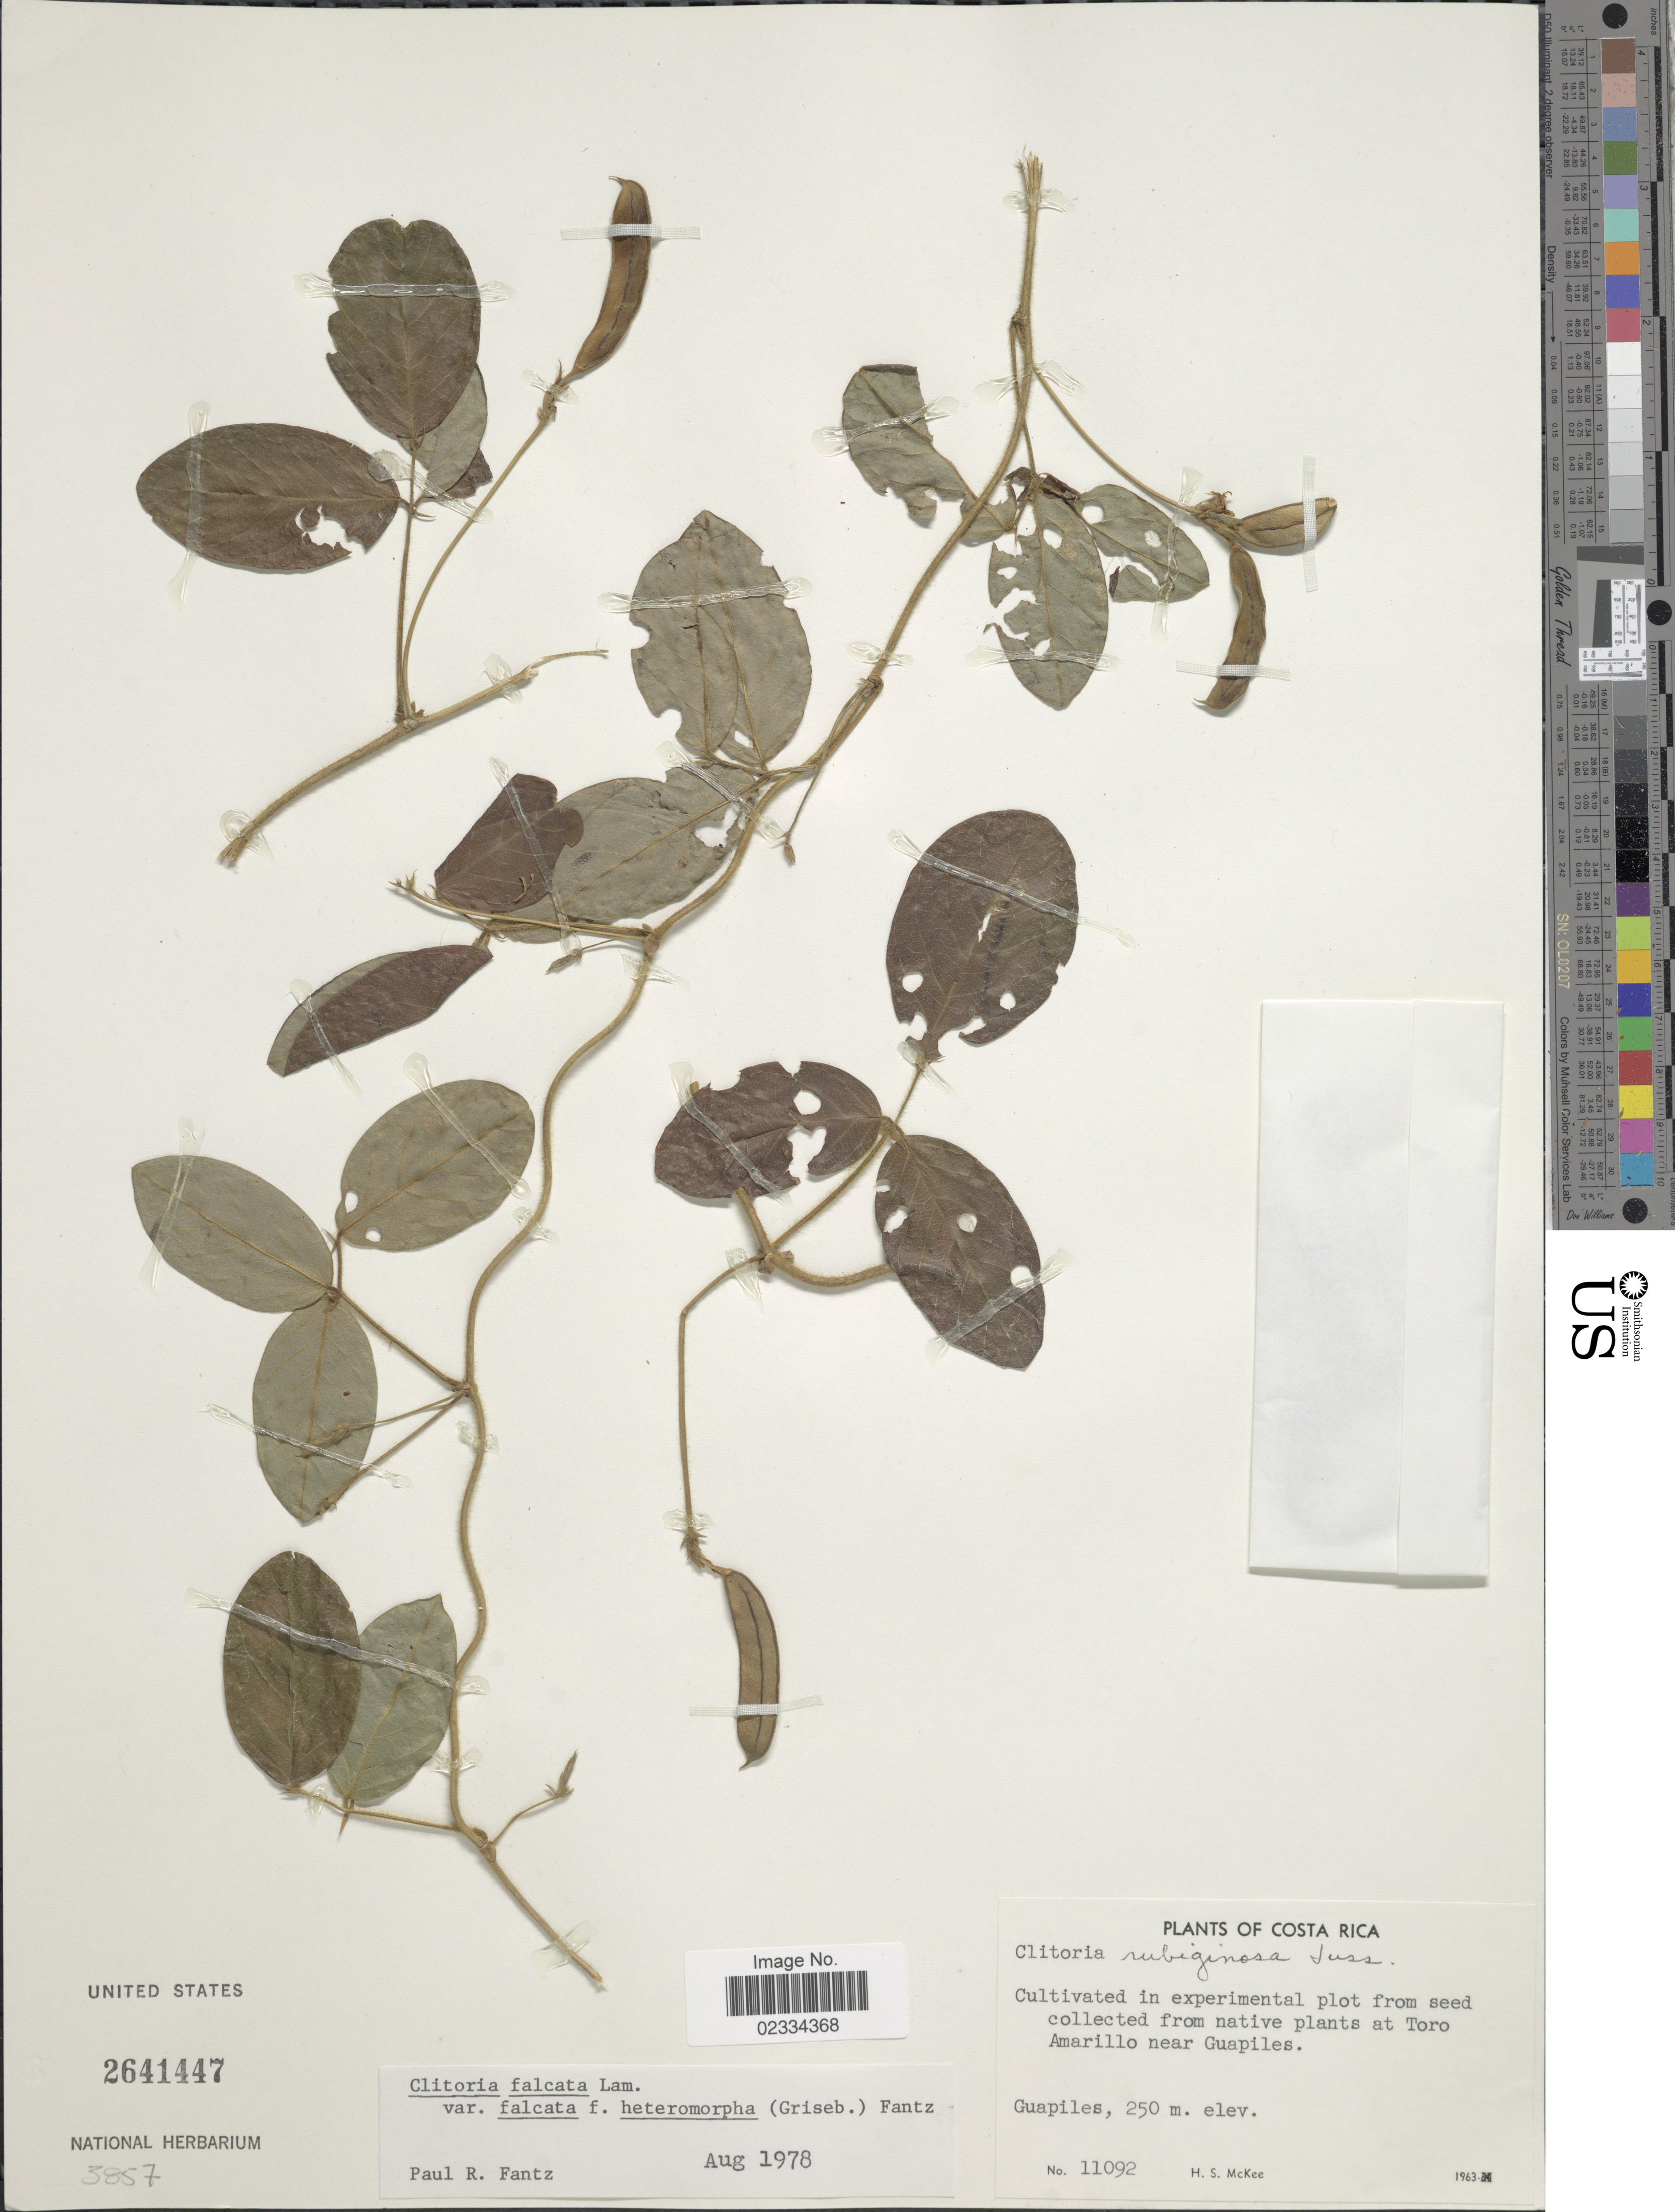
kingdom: Plantae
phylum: Tracheophyta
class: Magnoliopsida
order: Fabales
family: Fabaceae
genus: Clitoria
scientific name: Clitoria falcata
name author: Lam.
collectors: H. S. McKee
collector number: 11092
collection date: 1963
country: Costa Rica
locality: Experimental plot. Guapiles [unsure placement]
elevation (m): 250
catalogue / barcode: US 2641447